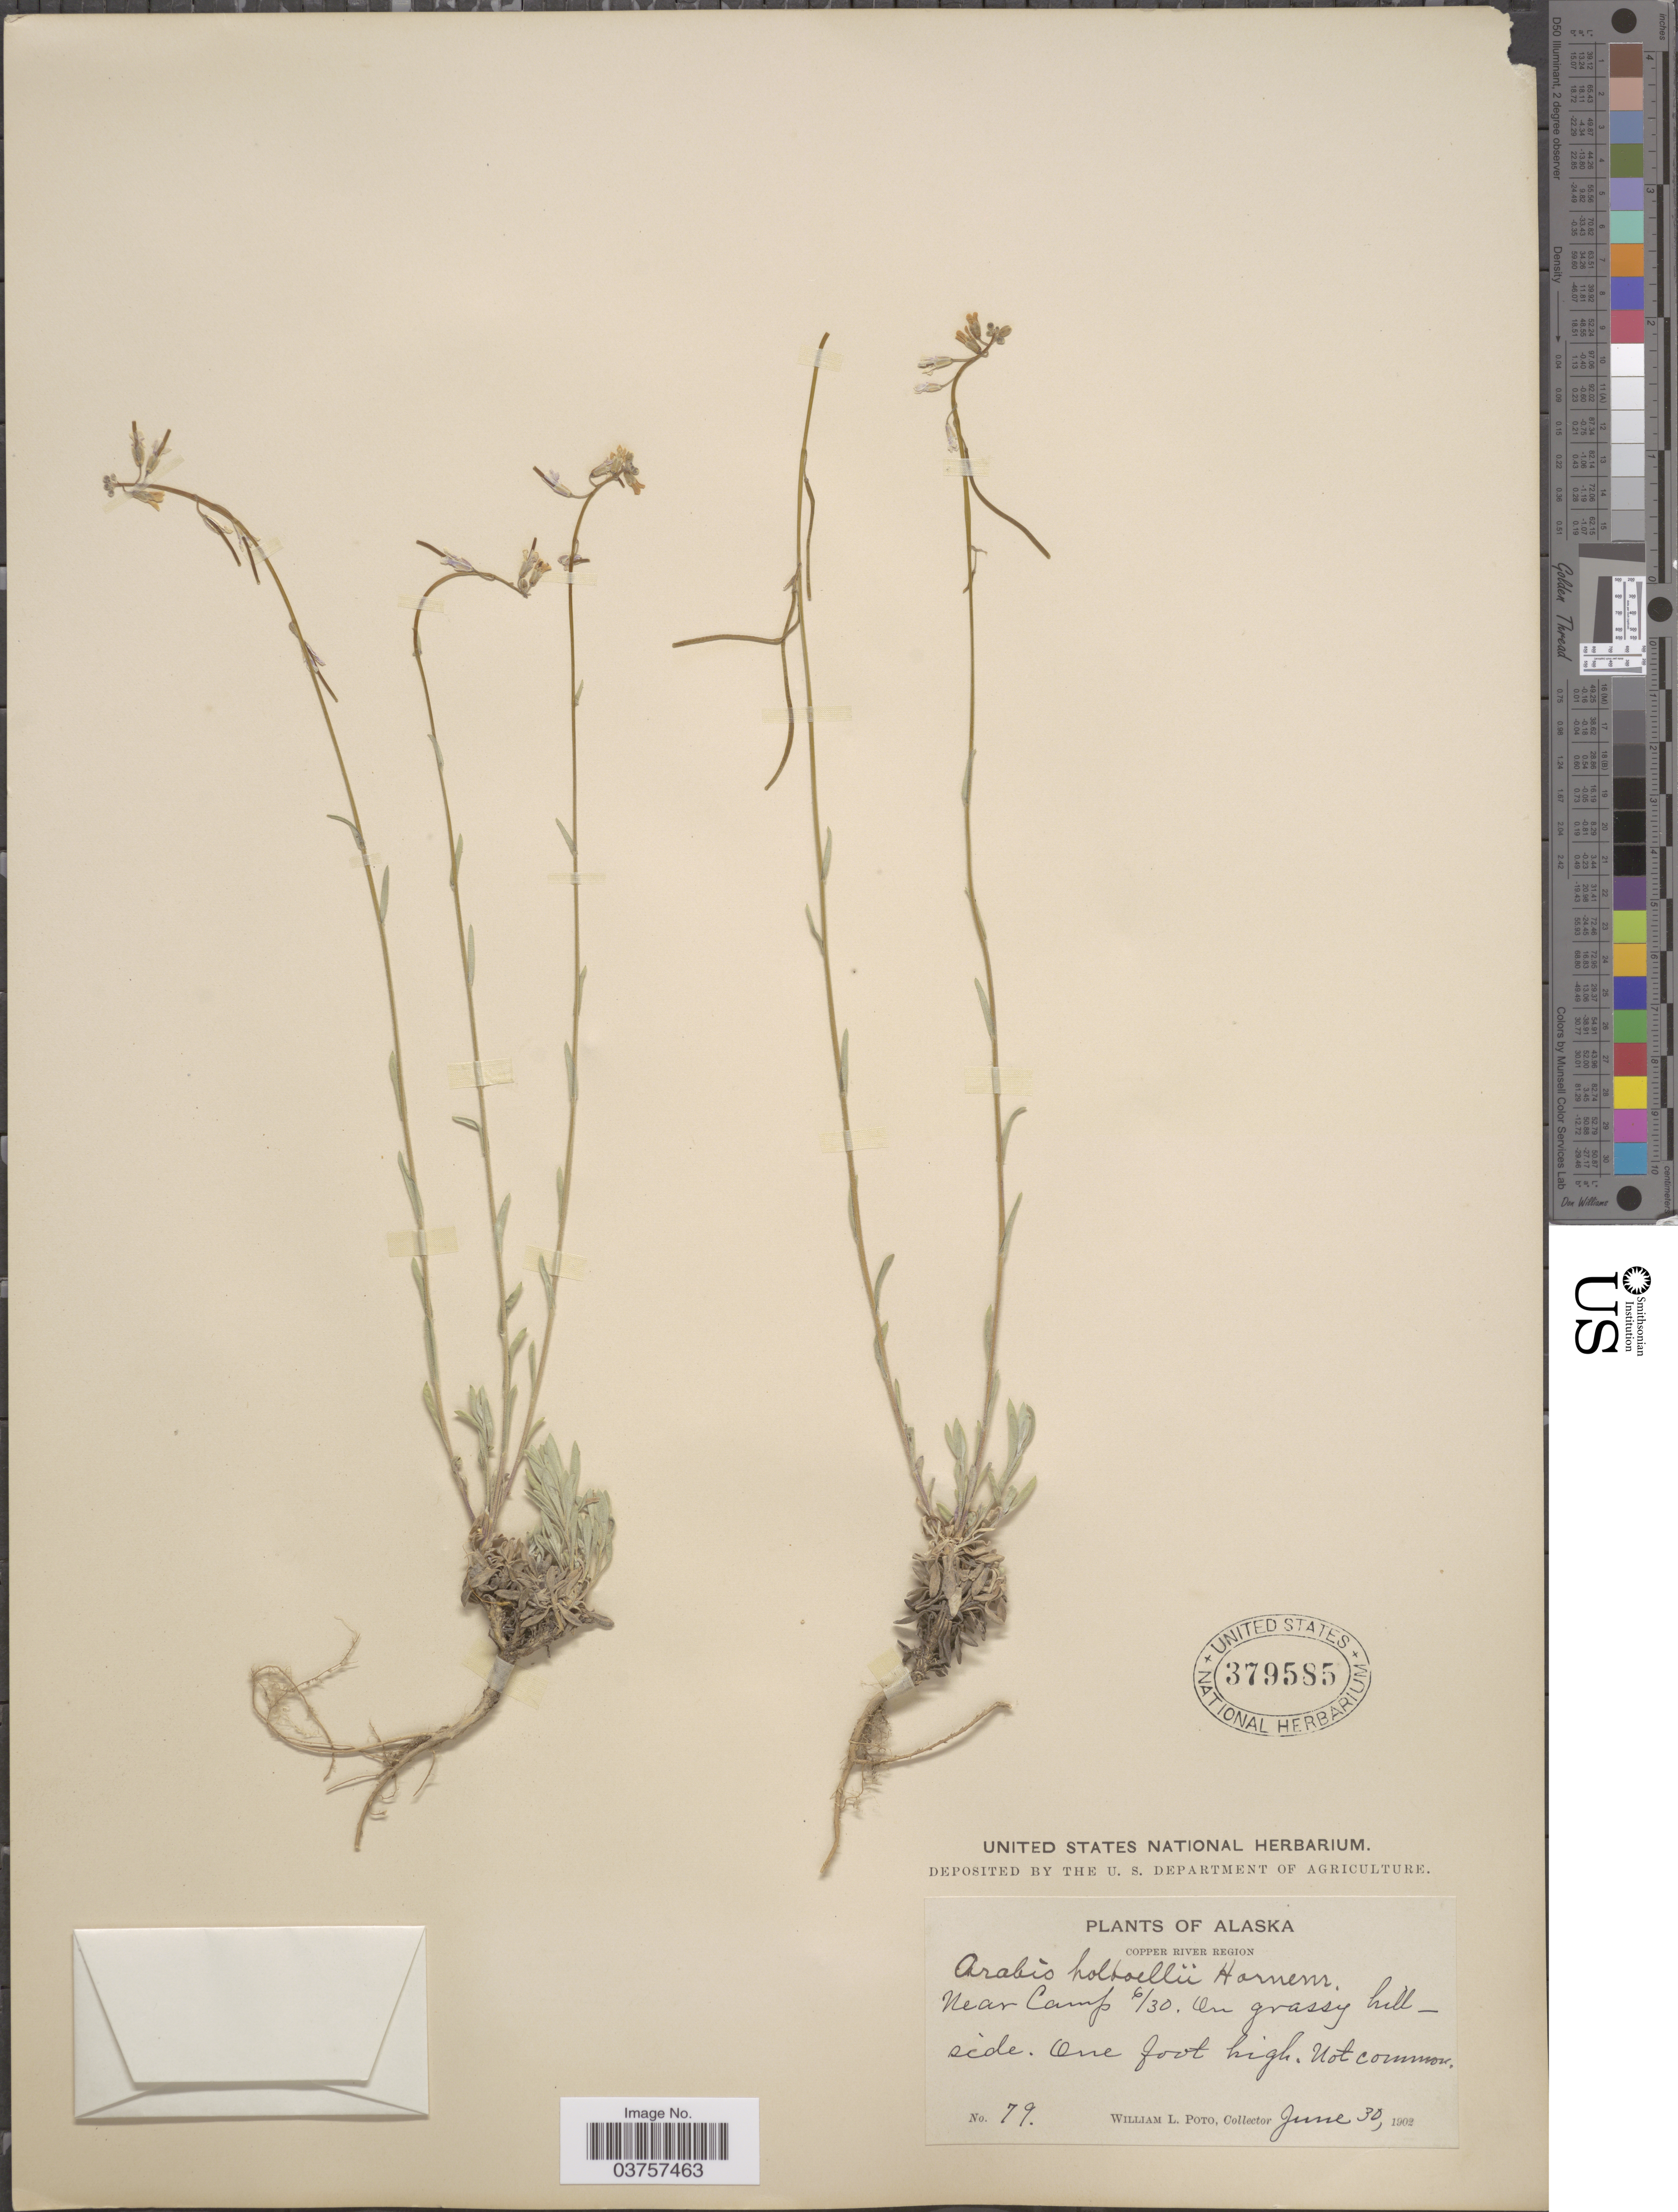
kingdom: Plantae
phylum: Tracheophyta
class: Magnoliopsida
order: Brassicales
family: Brassicaceae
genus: Arabis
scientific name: Arabis holboellii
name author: Hornem.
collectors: W. Poto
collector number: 79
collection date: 1902-06-30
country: United States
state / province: Alaska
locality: Copper River Region; Near Camp 6/30.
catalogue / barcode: US 379585